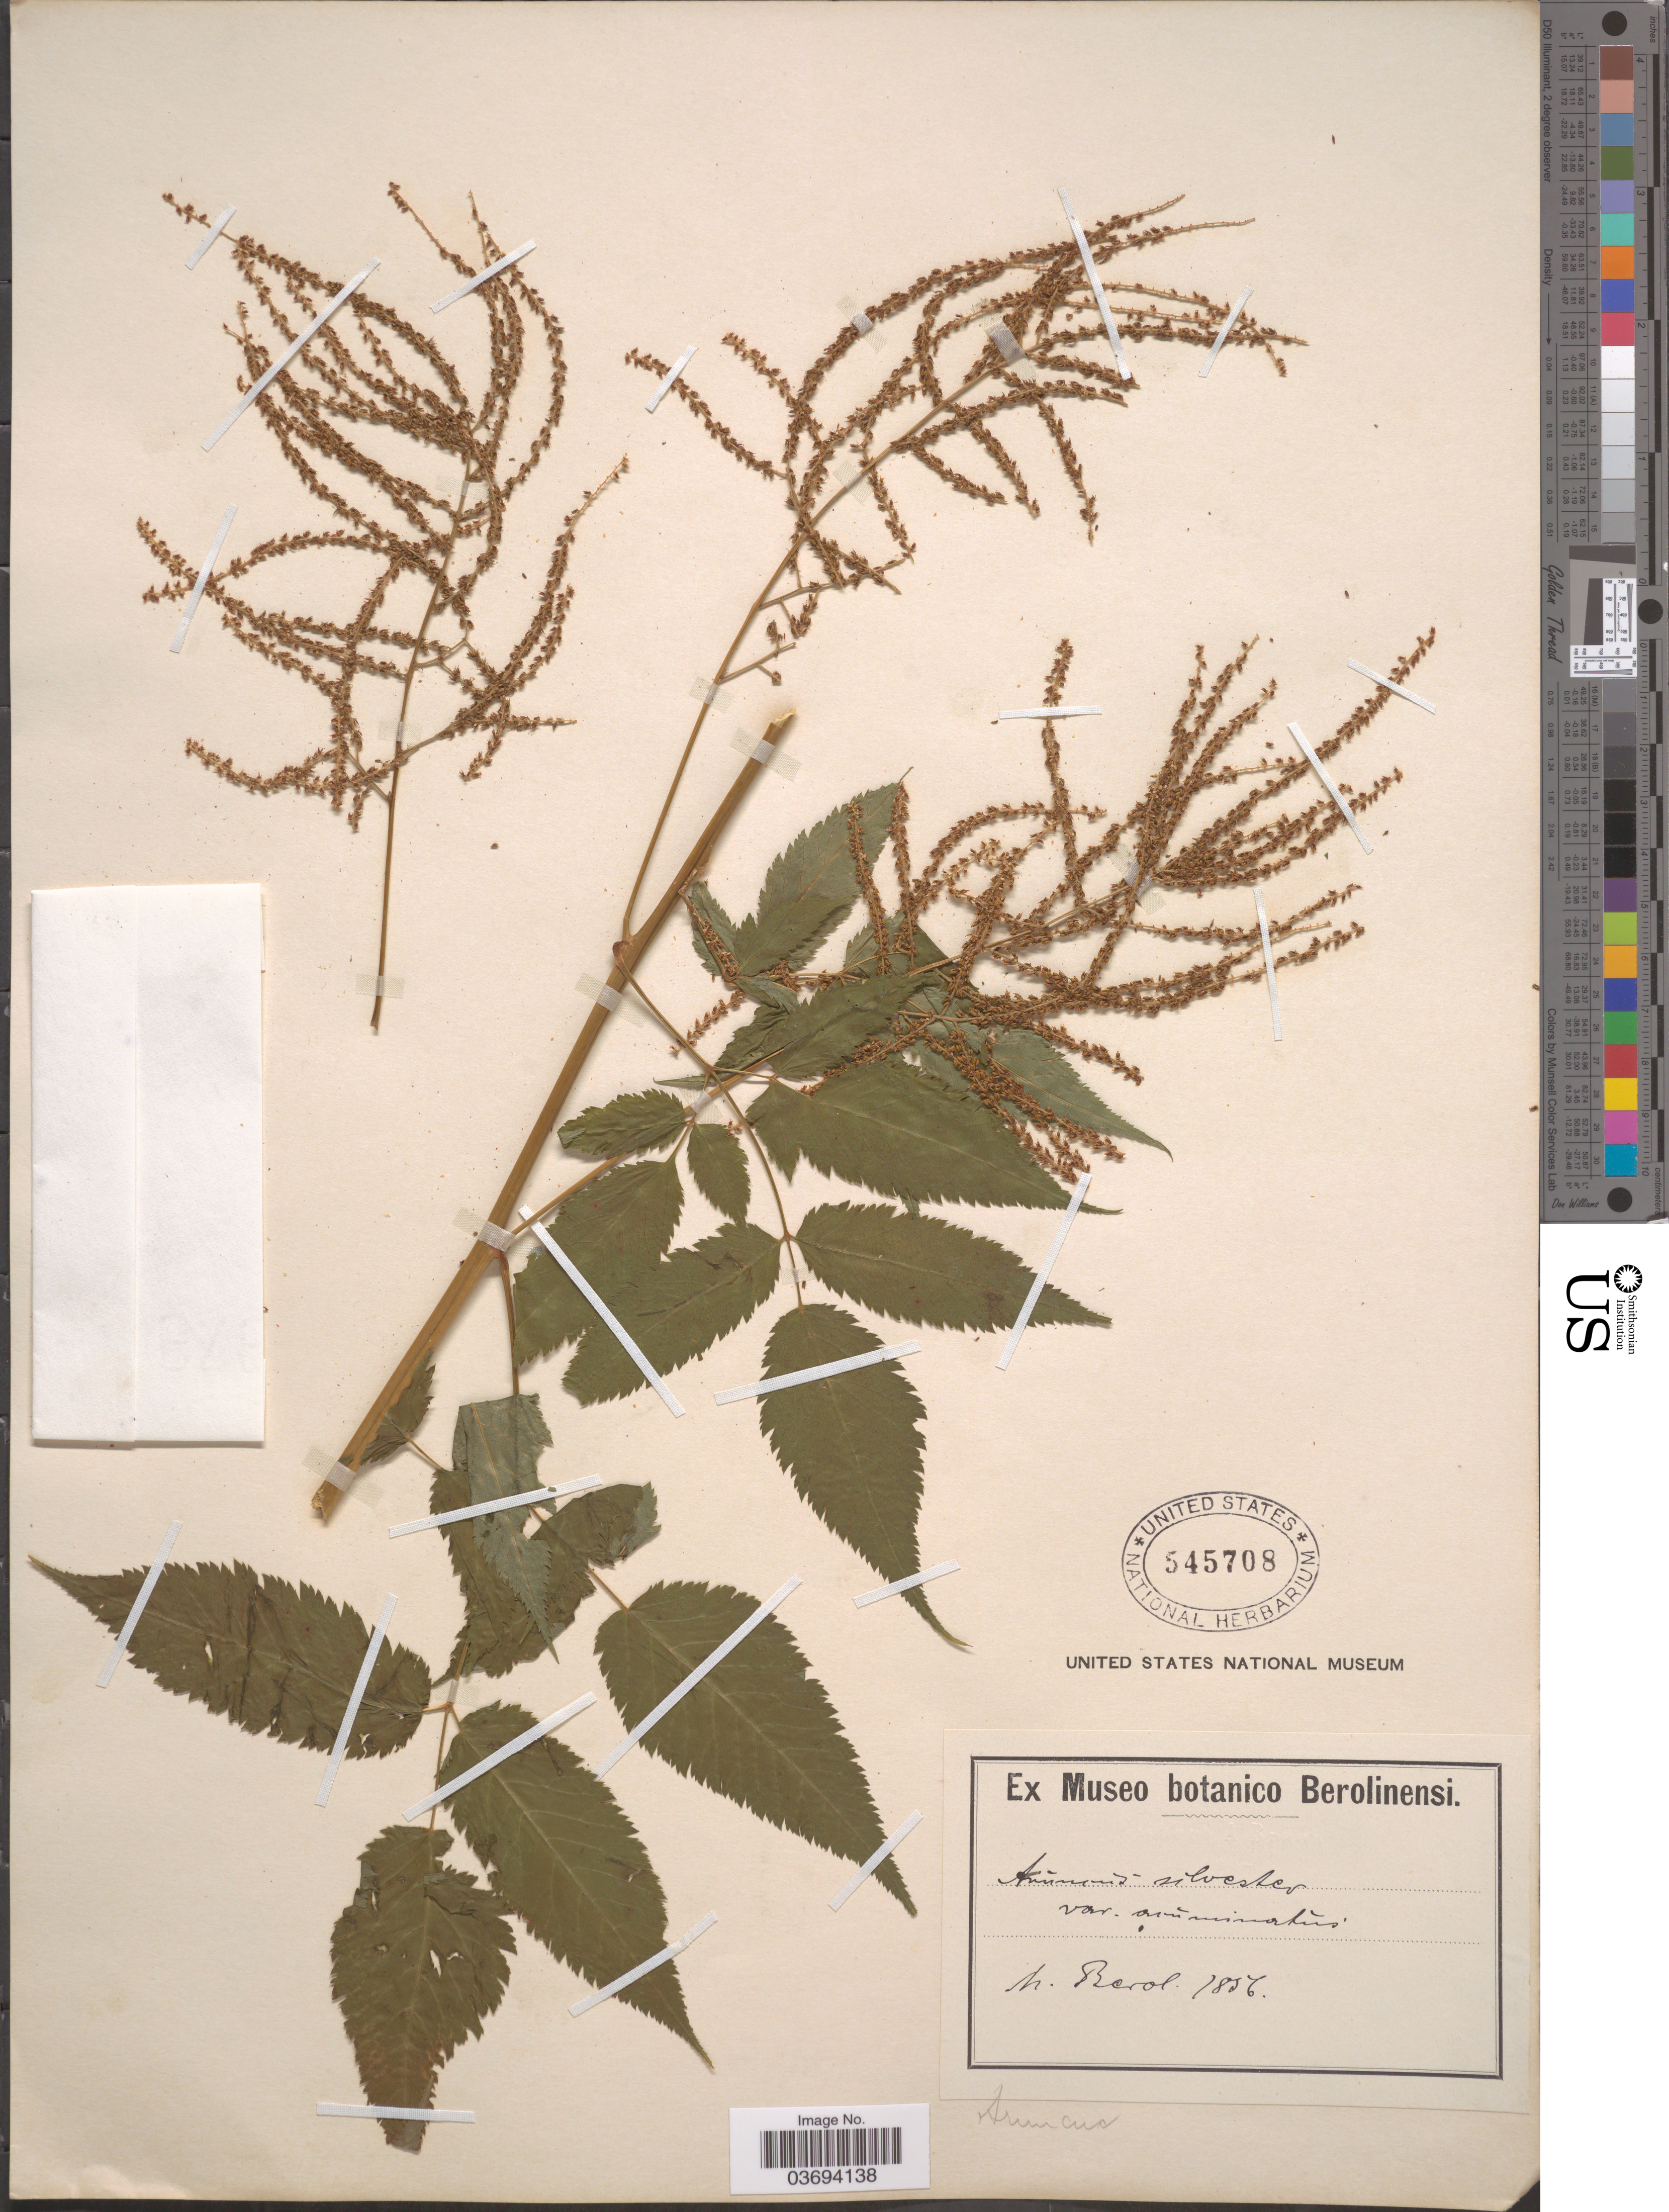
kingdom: Plantae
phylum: Tracheophyta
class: Magnoliopsida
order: Rosales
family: Rosaceae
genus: Aruncus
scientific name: Aruncus sylvester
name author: Kostel. ex Maxim.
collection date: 1856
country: Germany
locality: H. Berol.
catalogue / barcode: US 545708